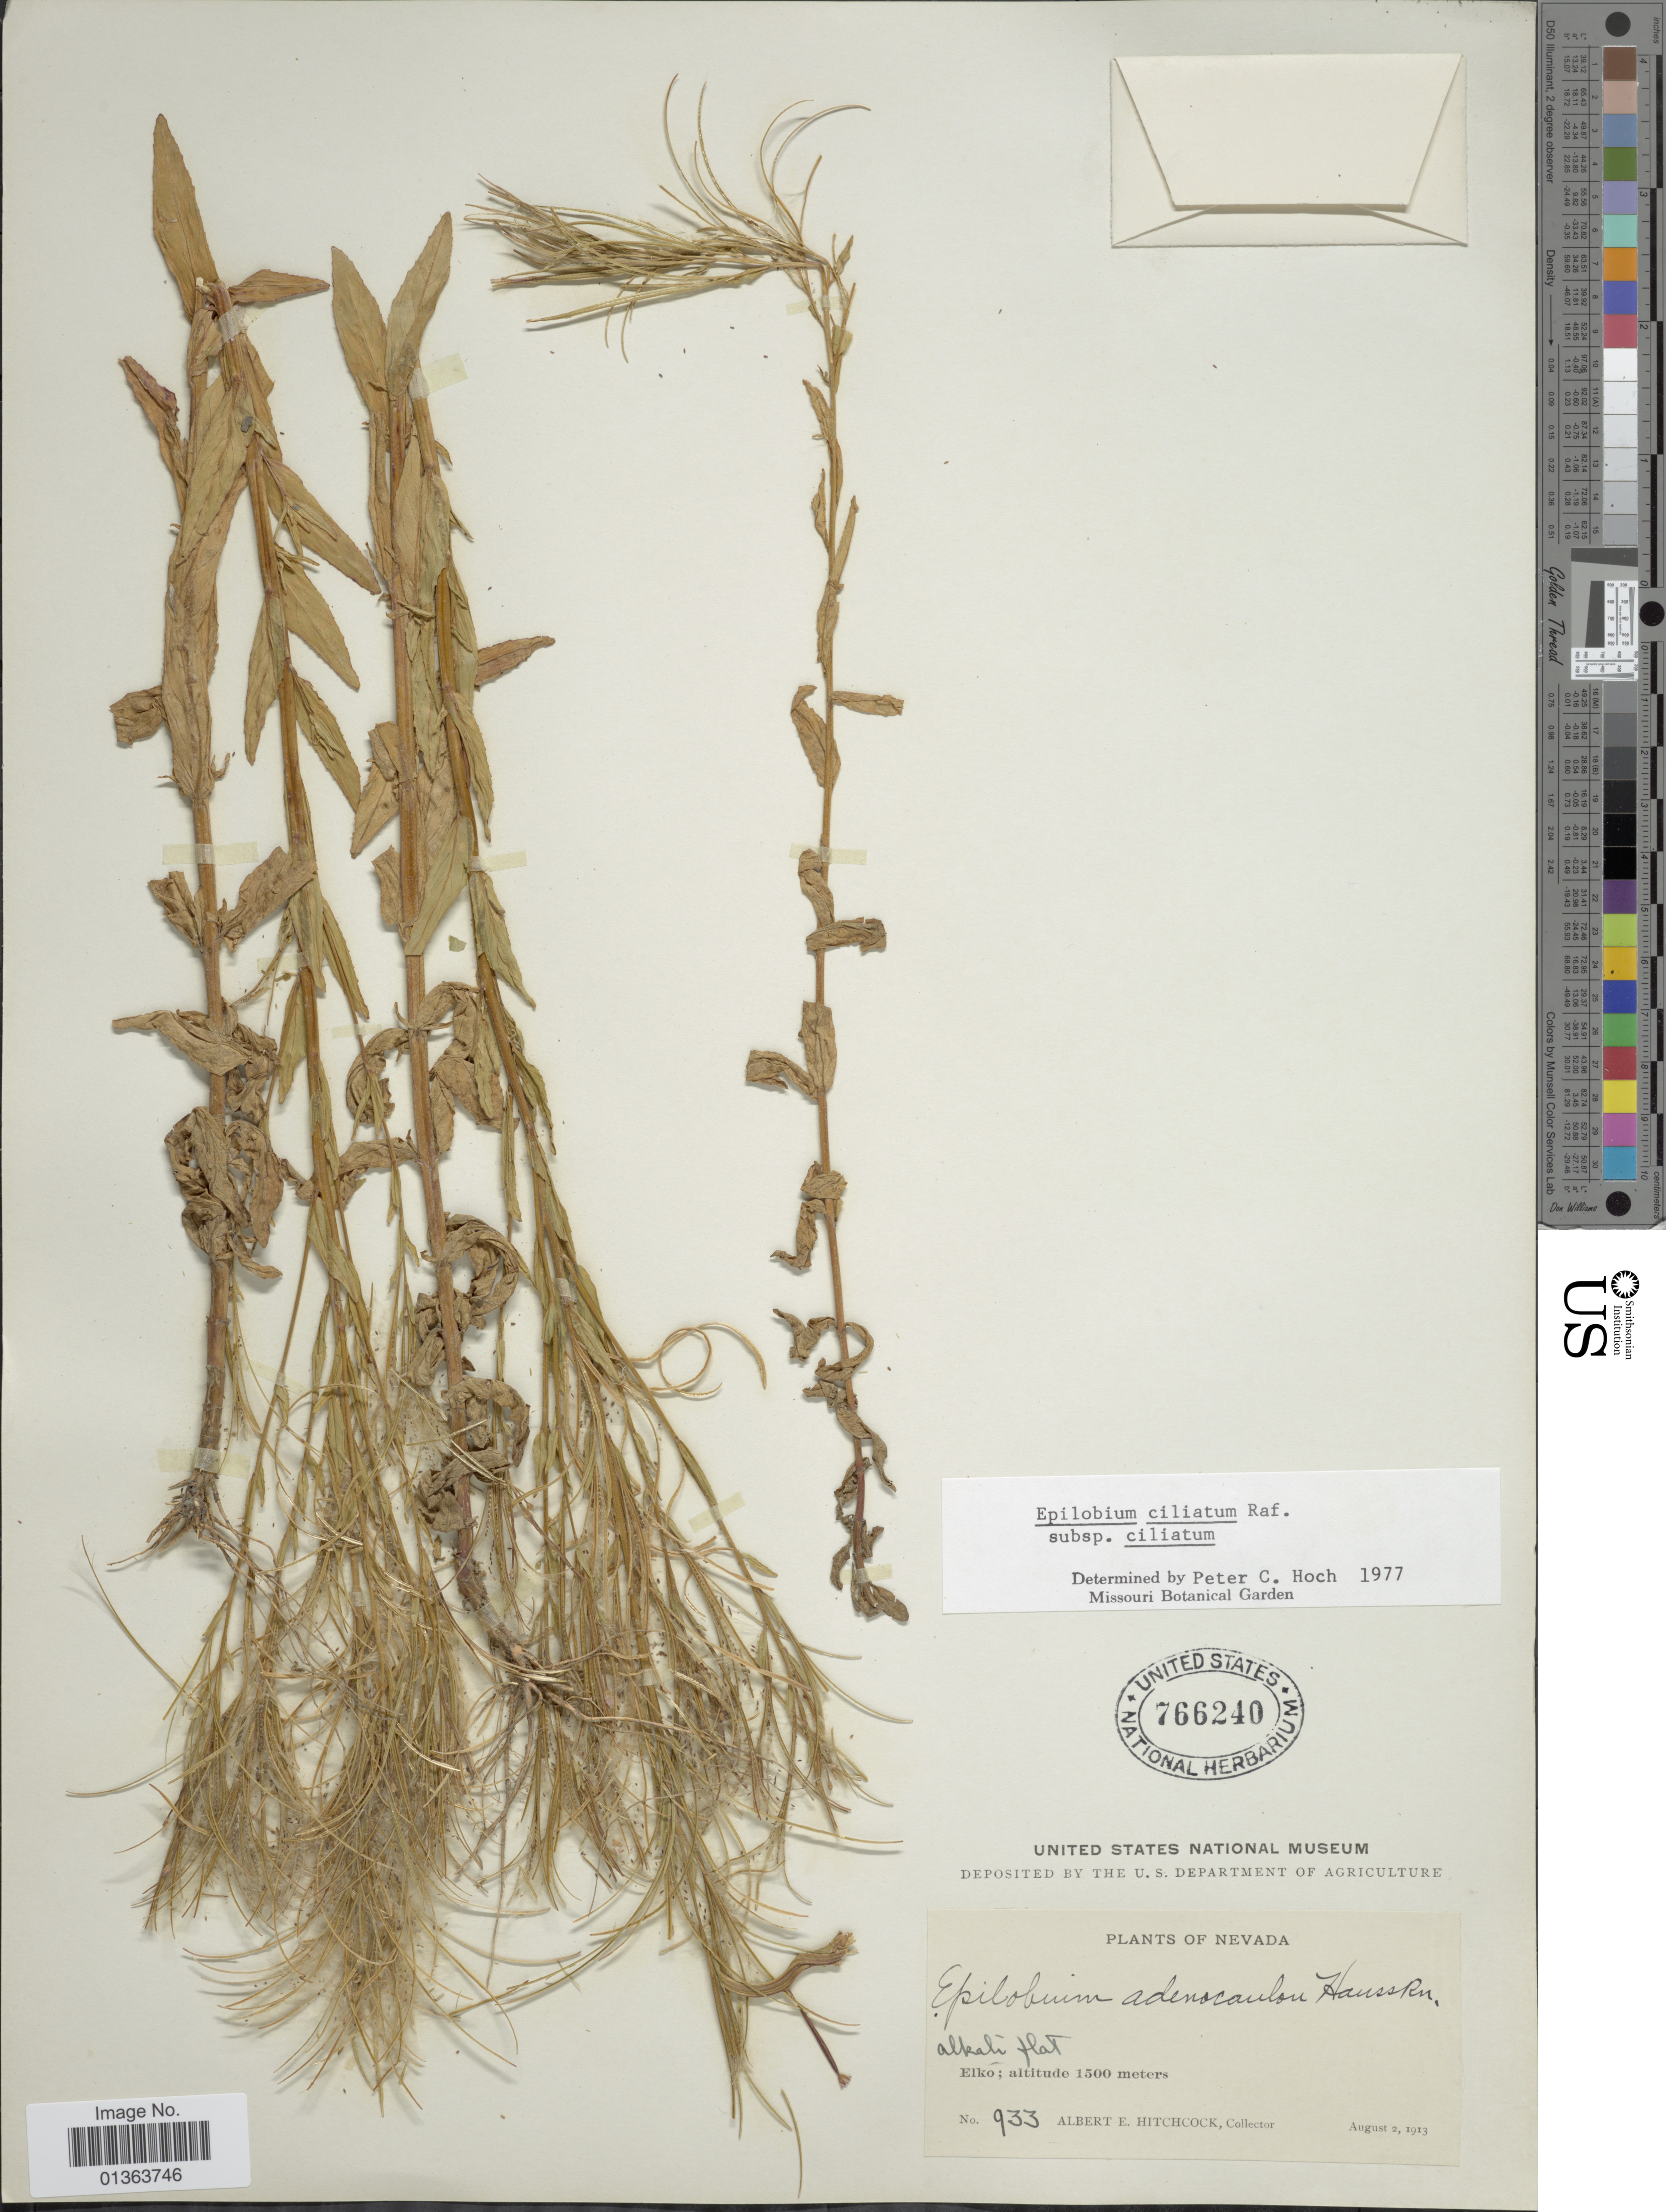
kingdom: Plantae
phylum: Tracheophyta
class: Magnoliopsida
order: Myrtales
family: Onagraceae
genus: Epilobium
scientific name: Epilobium ciliatum subsp. ciliatum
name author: Raf.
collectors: A. Hitchcock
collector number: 933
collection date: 1913-08-02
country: United States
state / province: Nevada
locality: Alkali flat. Elko.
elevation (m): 1500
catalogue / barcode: US 766240